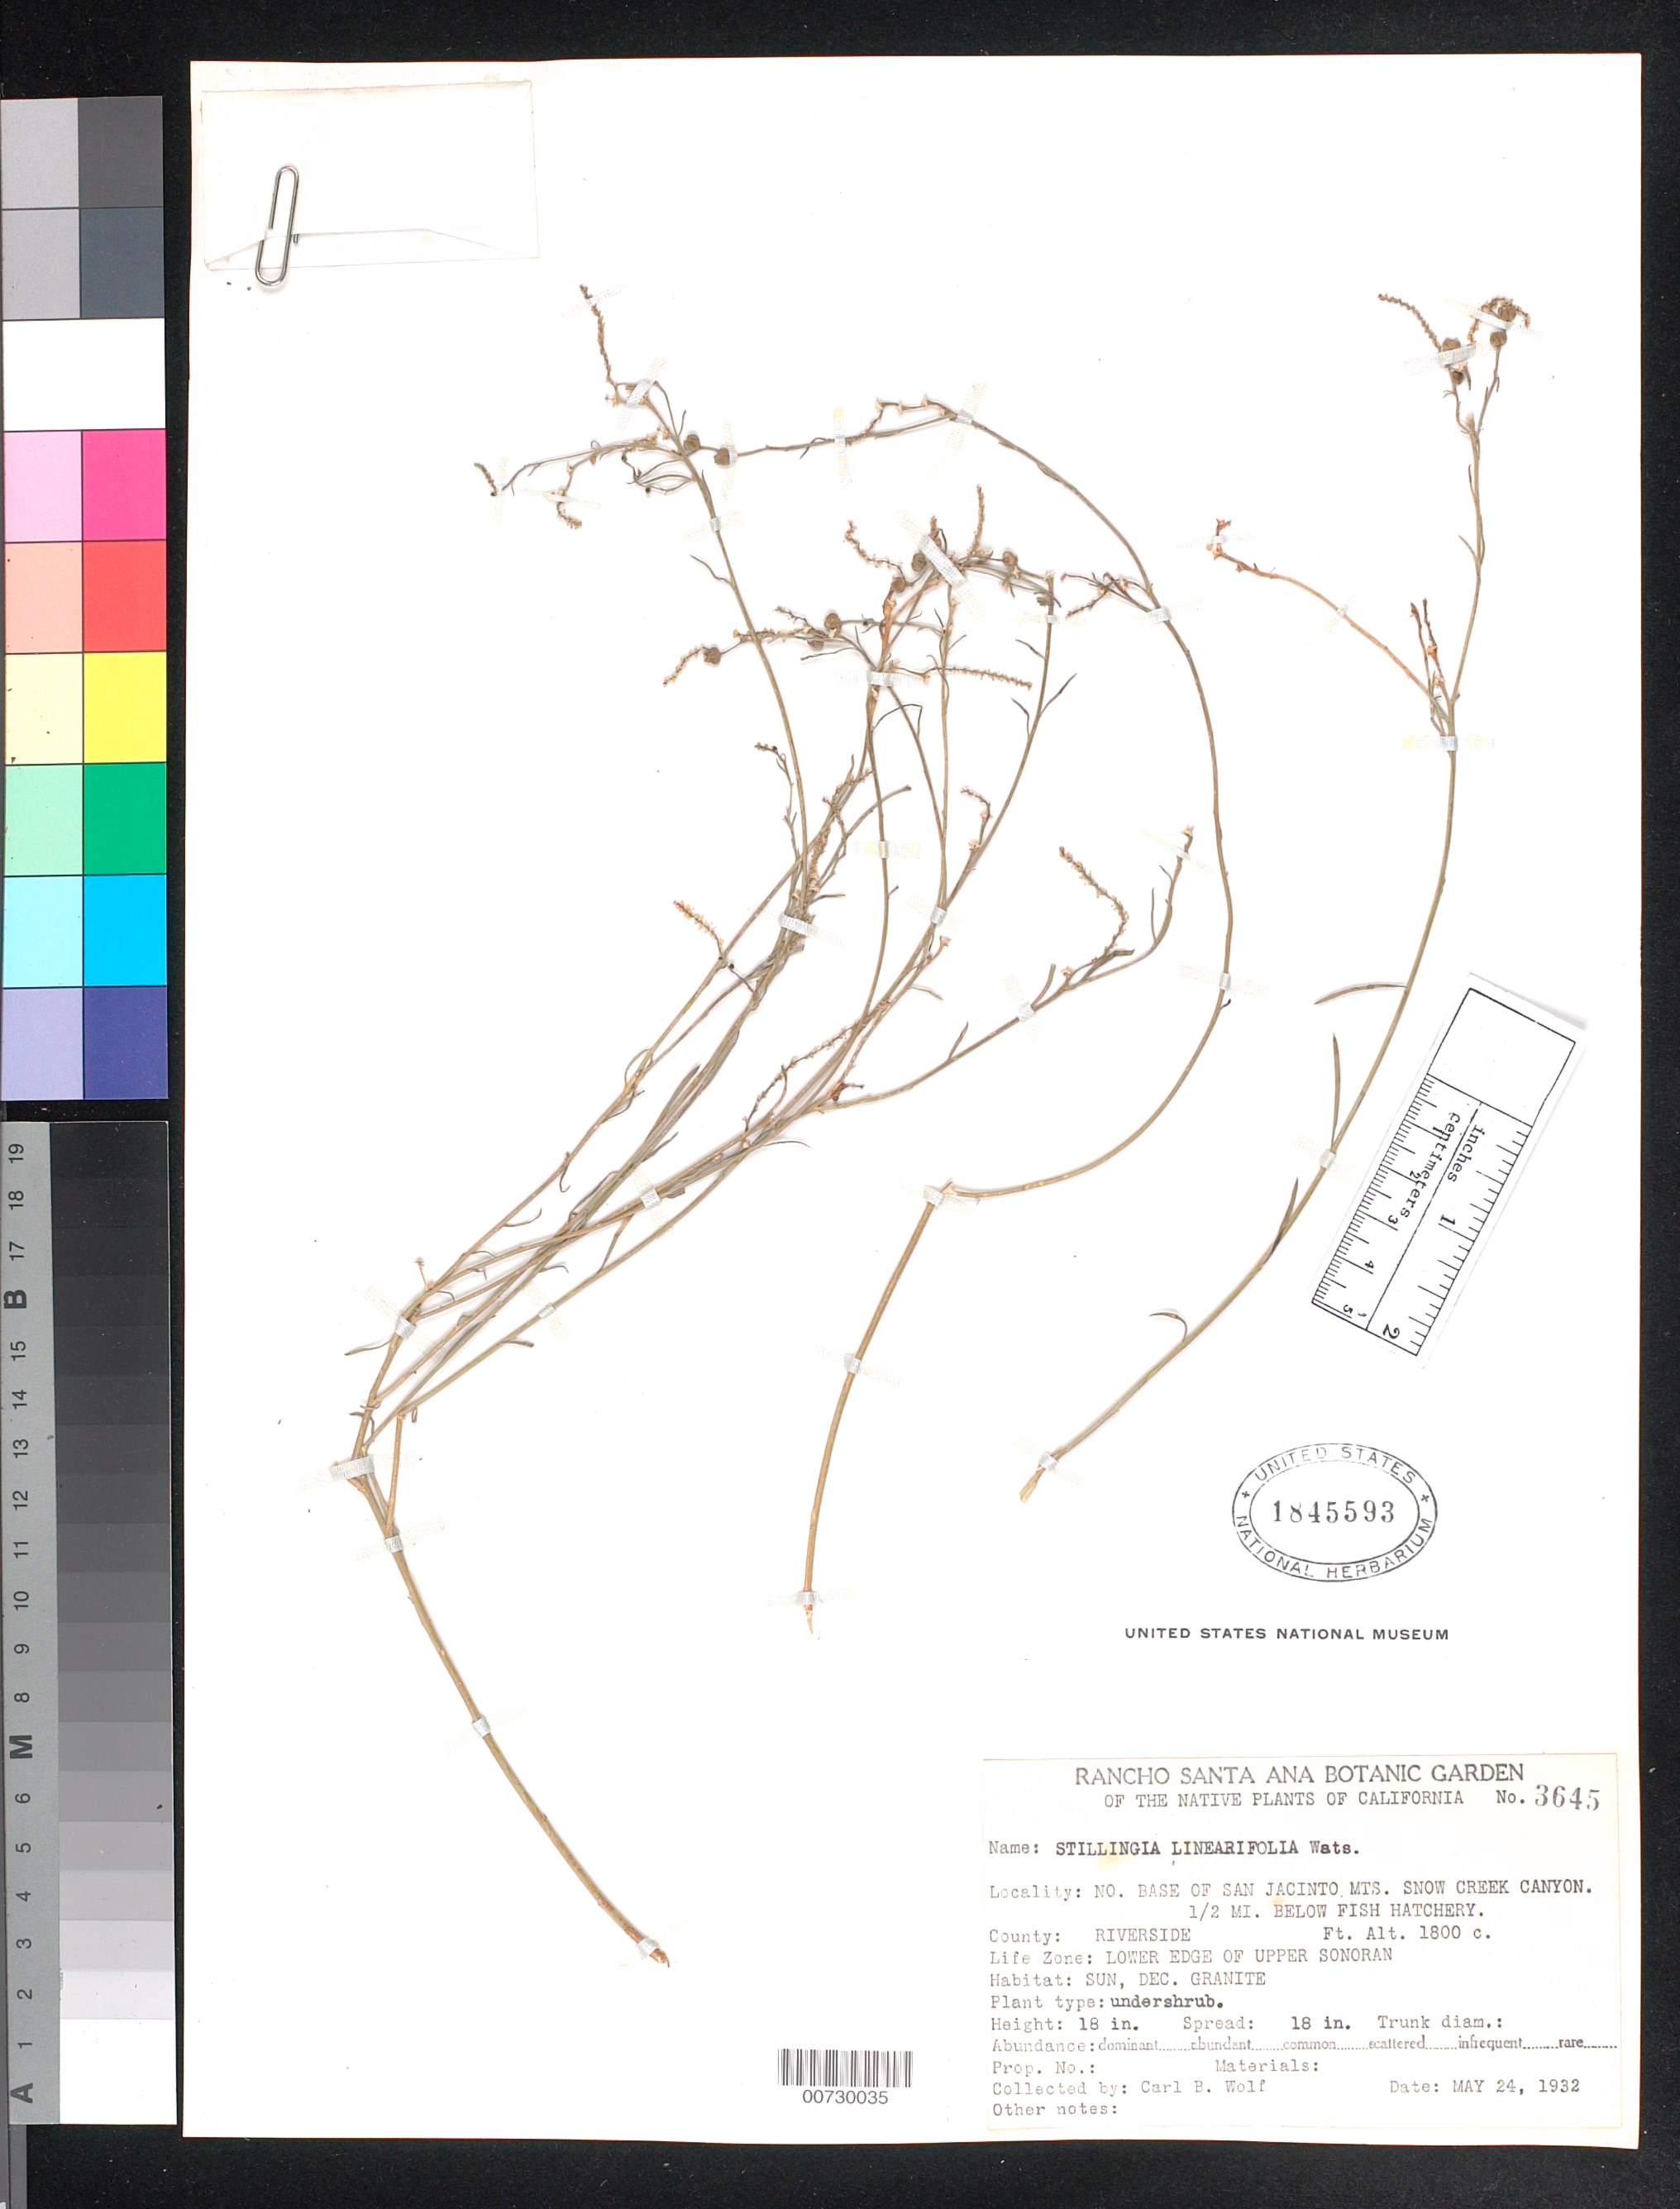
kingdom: Plantae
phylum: Tracheophyta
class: Magnoliopsida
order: Malpighiales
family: Euphorbiaceae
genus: Stillingia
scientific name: Stillingia linearifolia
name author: S. Watson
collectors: C. B. Wolf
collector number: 3645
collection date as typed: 24 May 1932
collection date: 1932-05-24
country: United States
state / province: California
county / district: Riverside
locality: Base of San Jacinto Mts. Snow creek canyon. 1/2 mi. below fish hatchery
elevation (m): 549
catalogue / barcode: US 1845593